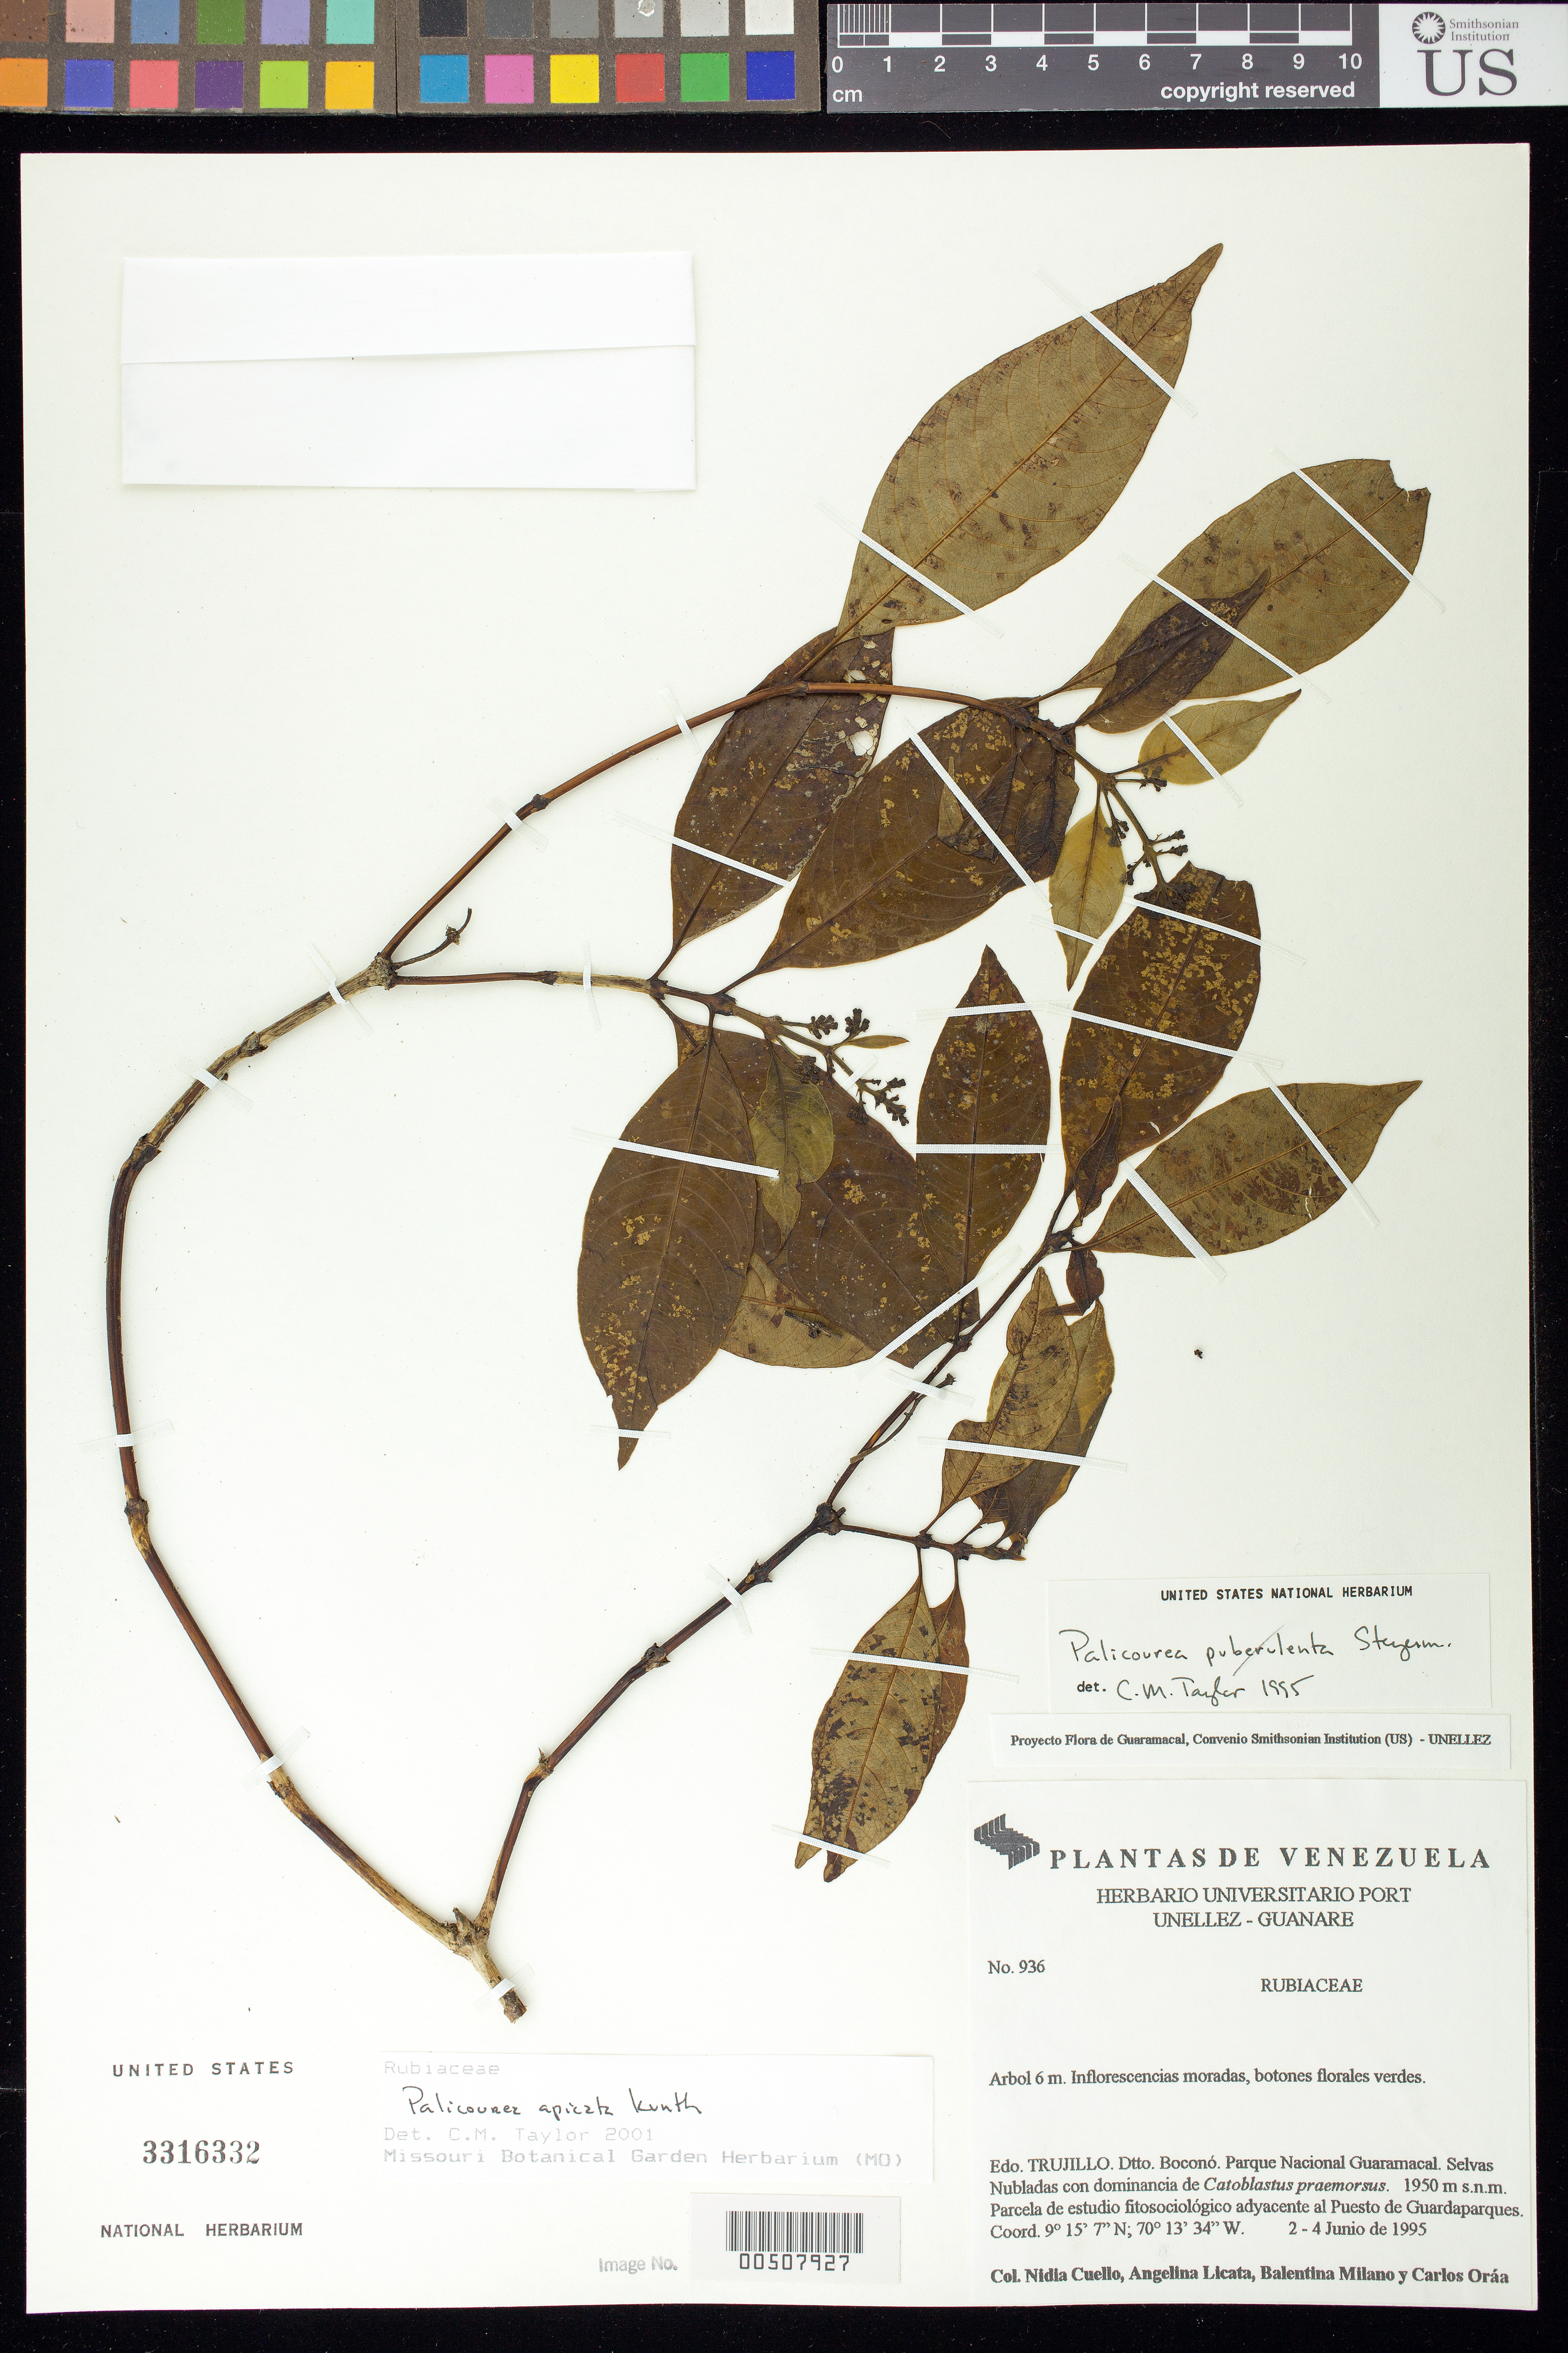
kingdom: Plantae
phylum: Tracheophyta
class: Magnoliopsida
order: Gentianales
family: Rubiaceae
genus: Palicourea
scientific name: Palicourea apicata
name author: Kunth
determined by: Taylor, Charlotte M.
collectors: N. L. Cuello, A. Licata, B. Milano & C. Oráa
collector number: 936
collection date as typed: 02 Jun 1995 to 04 Jun 1995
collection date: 1995-06-02/1995-06-04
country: Venezuela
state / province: Trujillo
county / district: Boconó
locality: Parque Nacional Guaramacal, adyacente al puesto de guardaparques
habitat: Selvas Nubladas con dominancia de Catoblastus praemorsus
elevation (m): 1950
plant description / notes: AAU, F, MO, PORT, US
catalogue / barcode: US 3316332